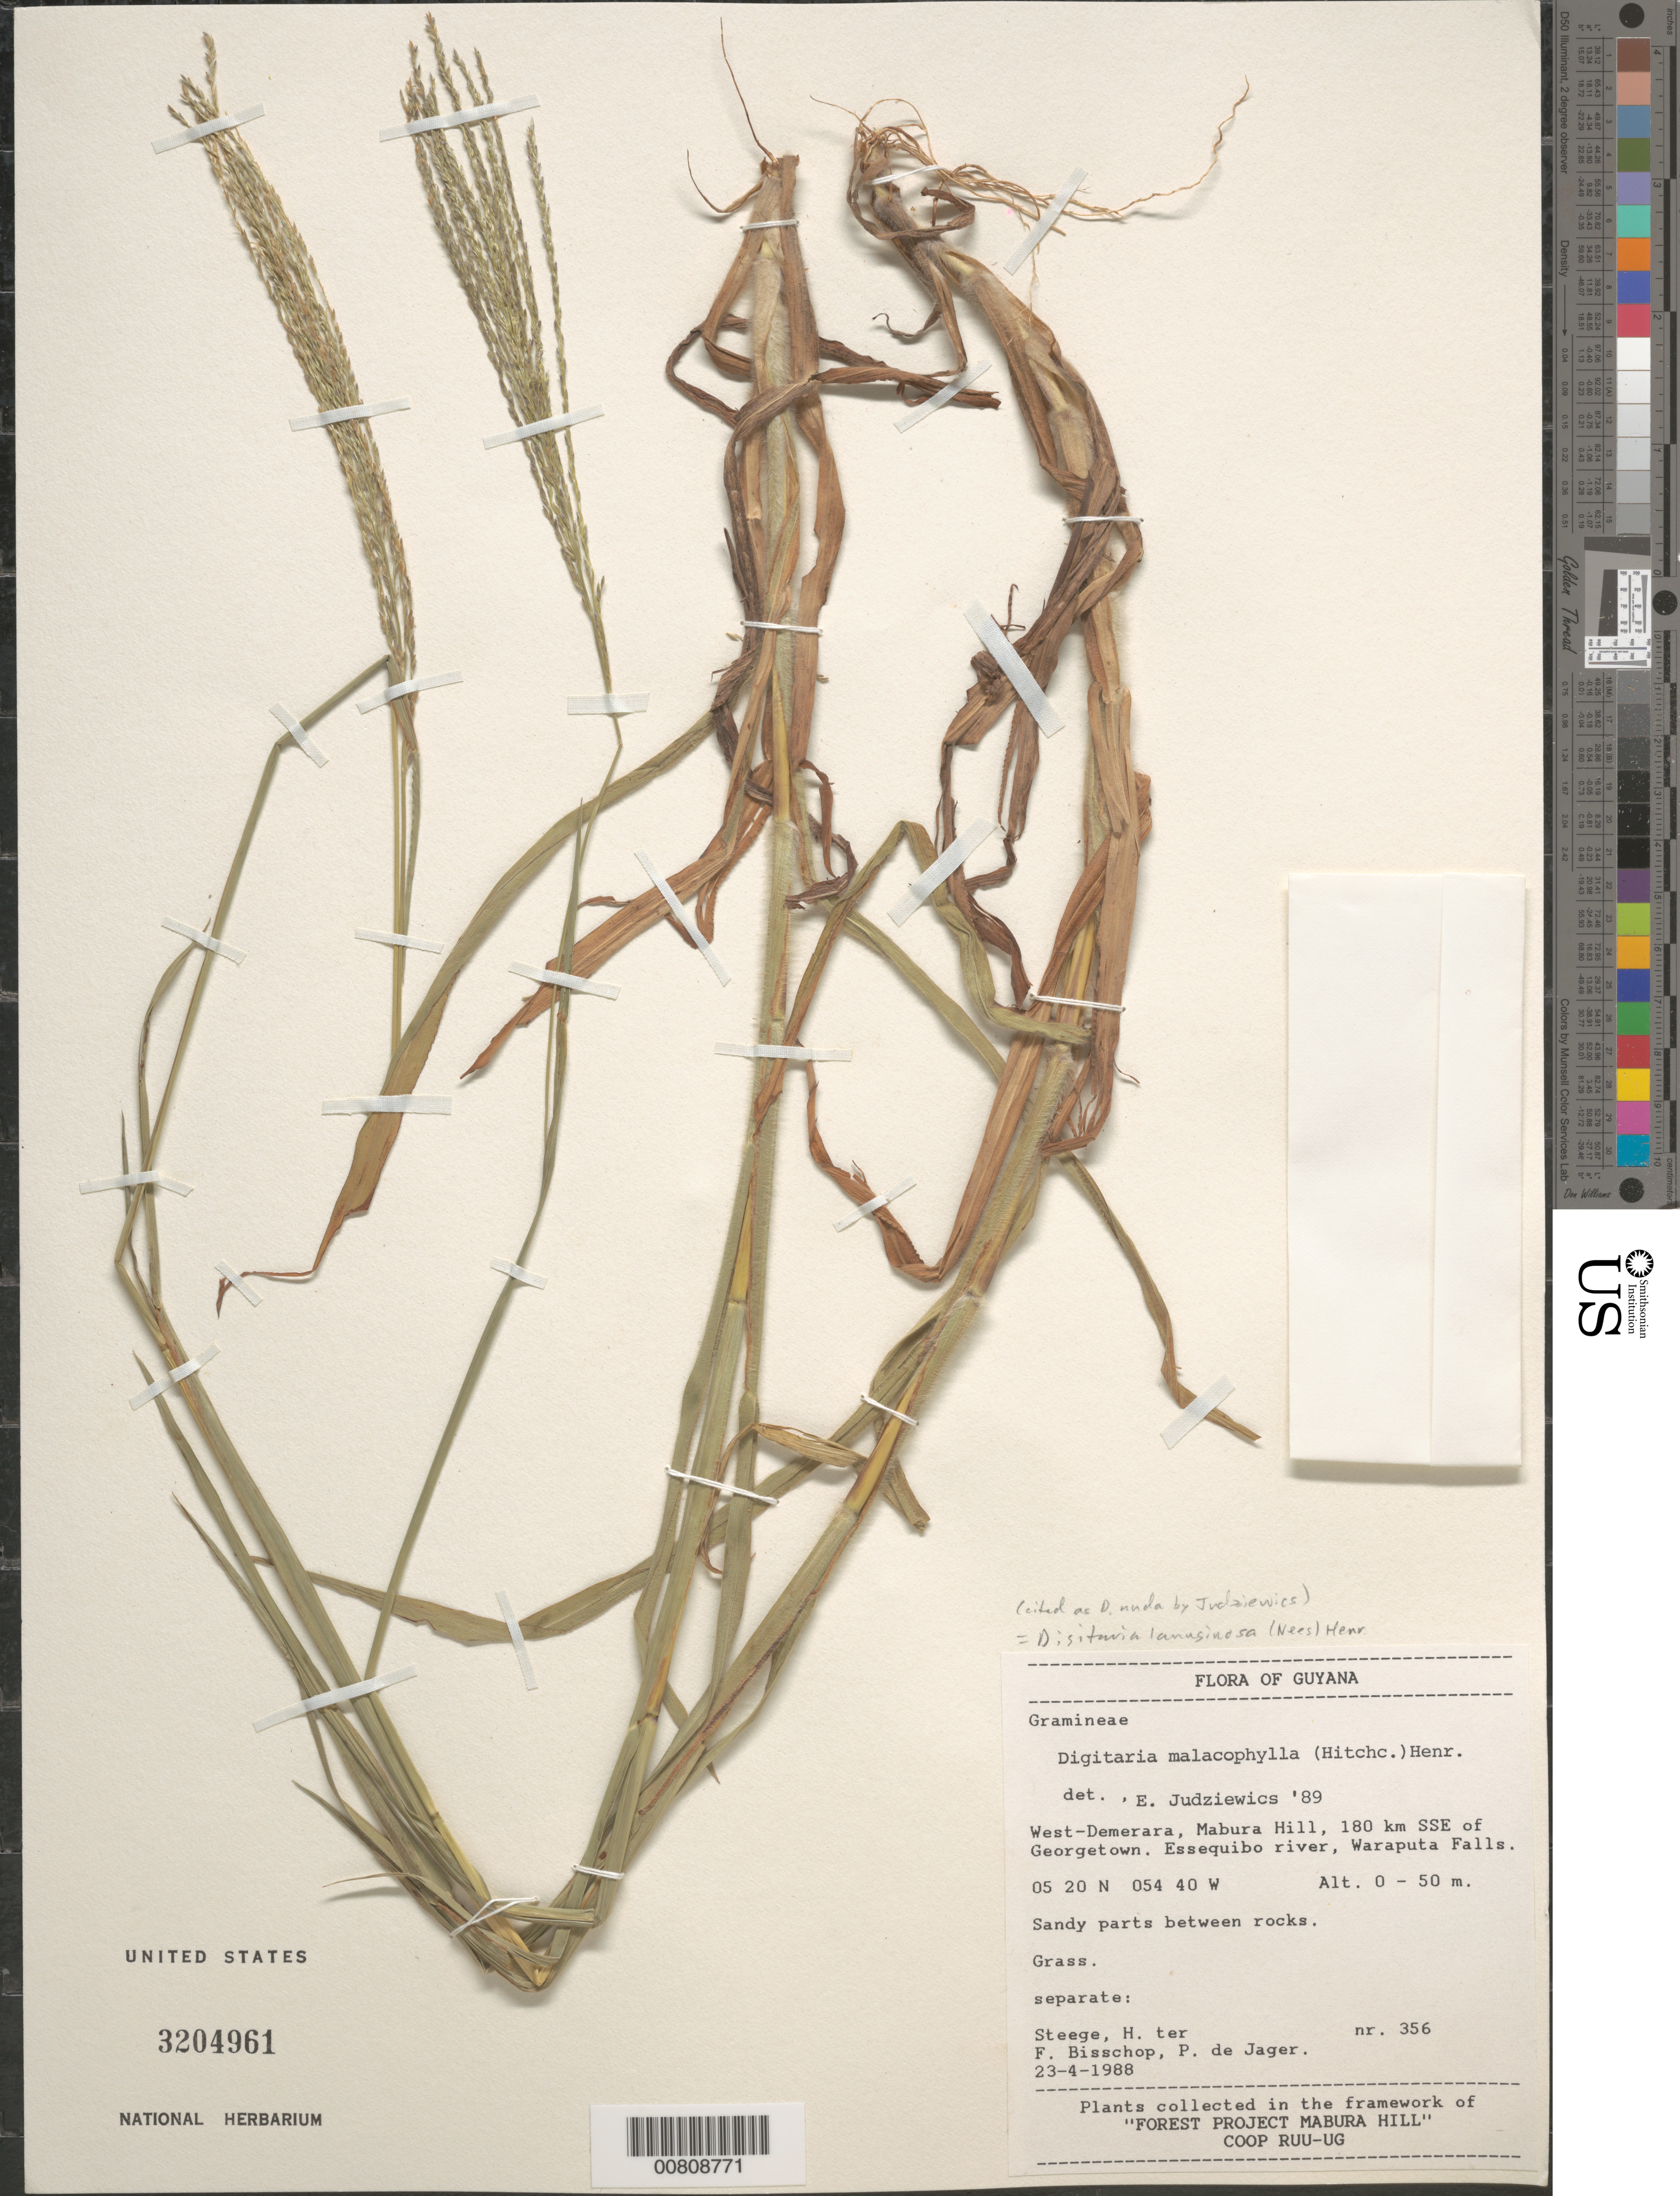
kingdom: Plantae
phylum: Tracheophyta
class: Liliopsida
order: Poales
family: Poaceae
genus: Digitaria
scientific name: Digitaria lanuginosa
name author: (Nees) Henr.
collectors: H. ter Steege, F. Gisschop & P. De Jager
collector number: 356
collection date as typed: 23-Apr-88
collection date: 1988-04-23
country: Guyana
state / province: U. Demerara-Berbice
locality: Mabura Hill, 180 km SSE of Georgetown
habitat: Sandy parts between rocks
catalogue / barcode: US 3204961